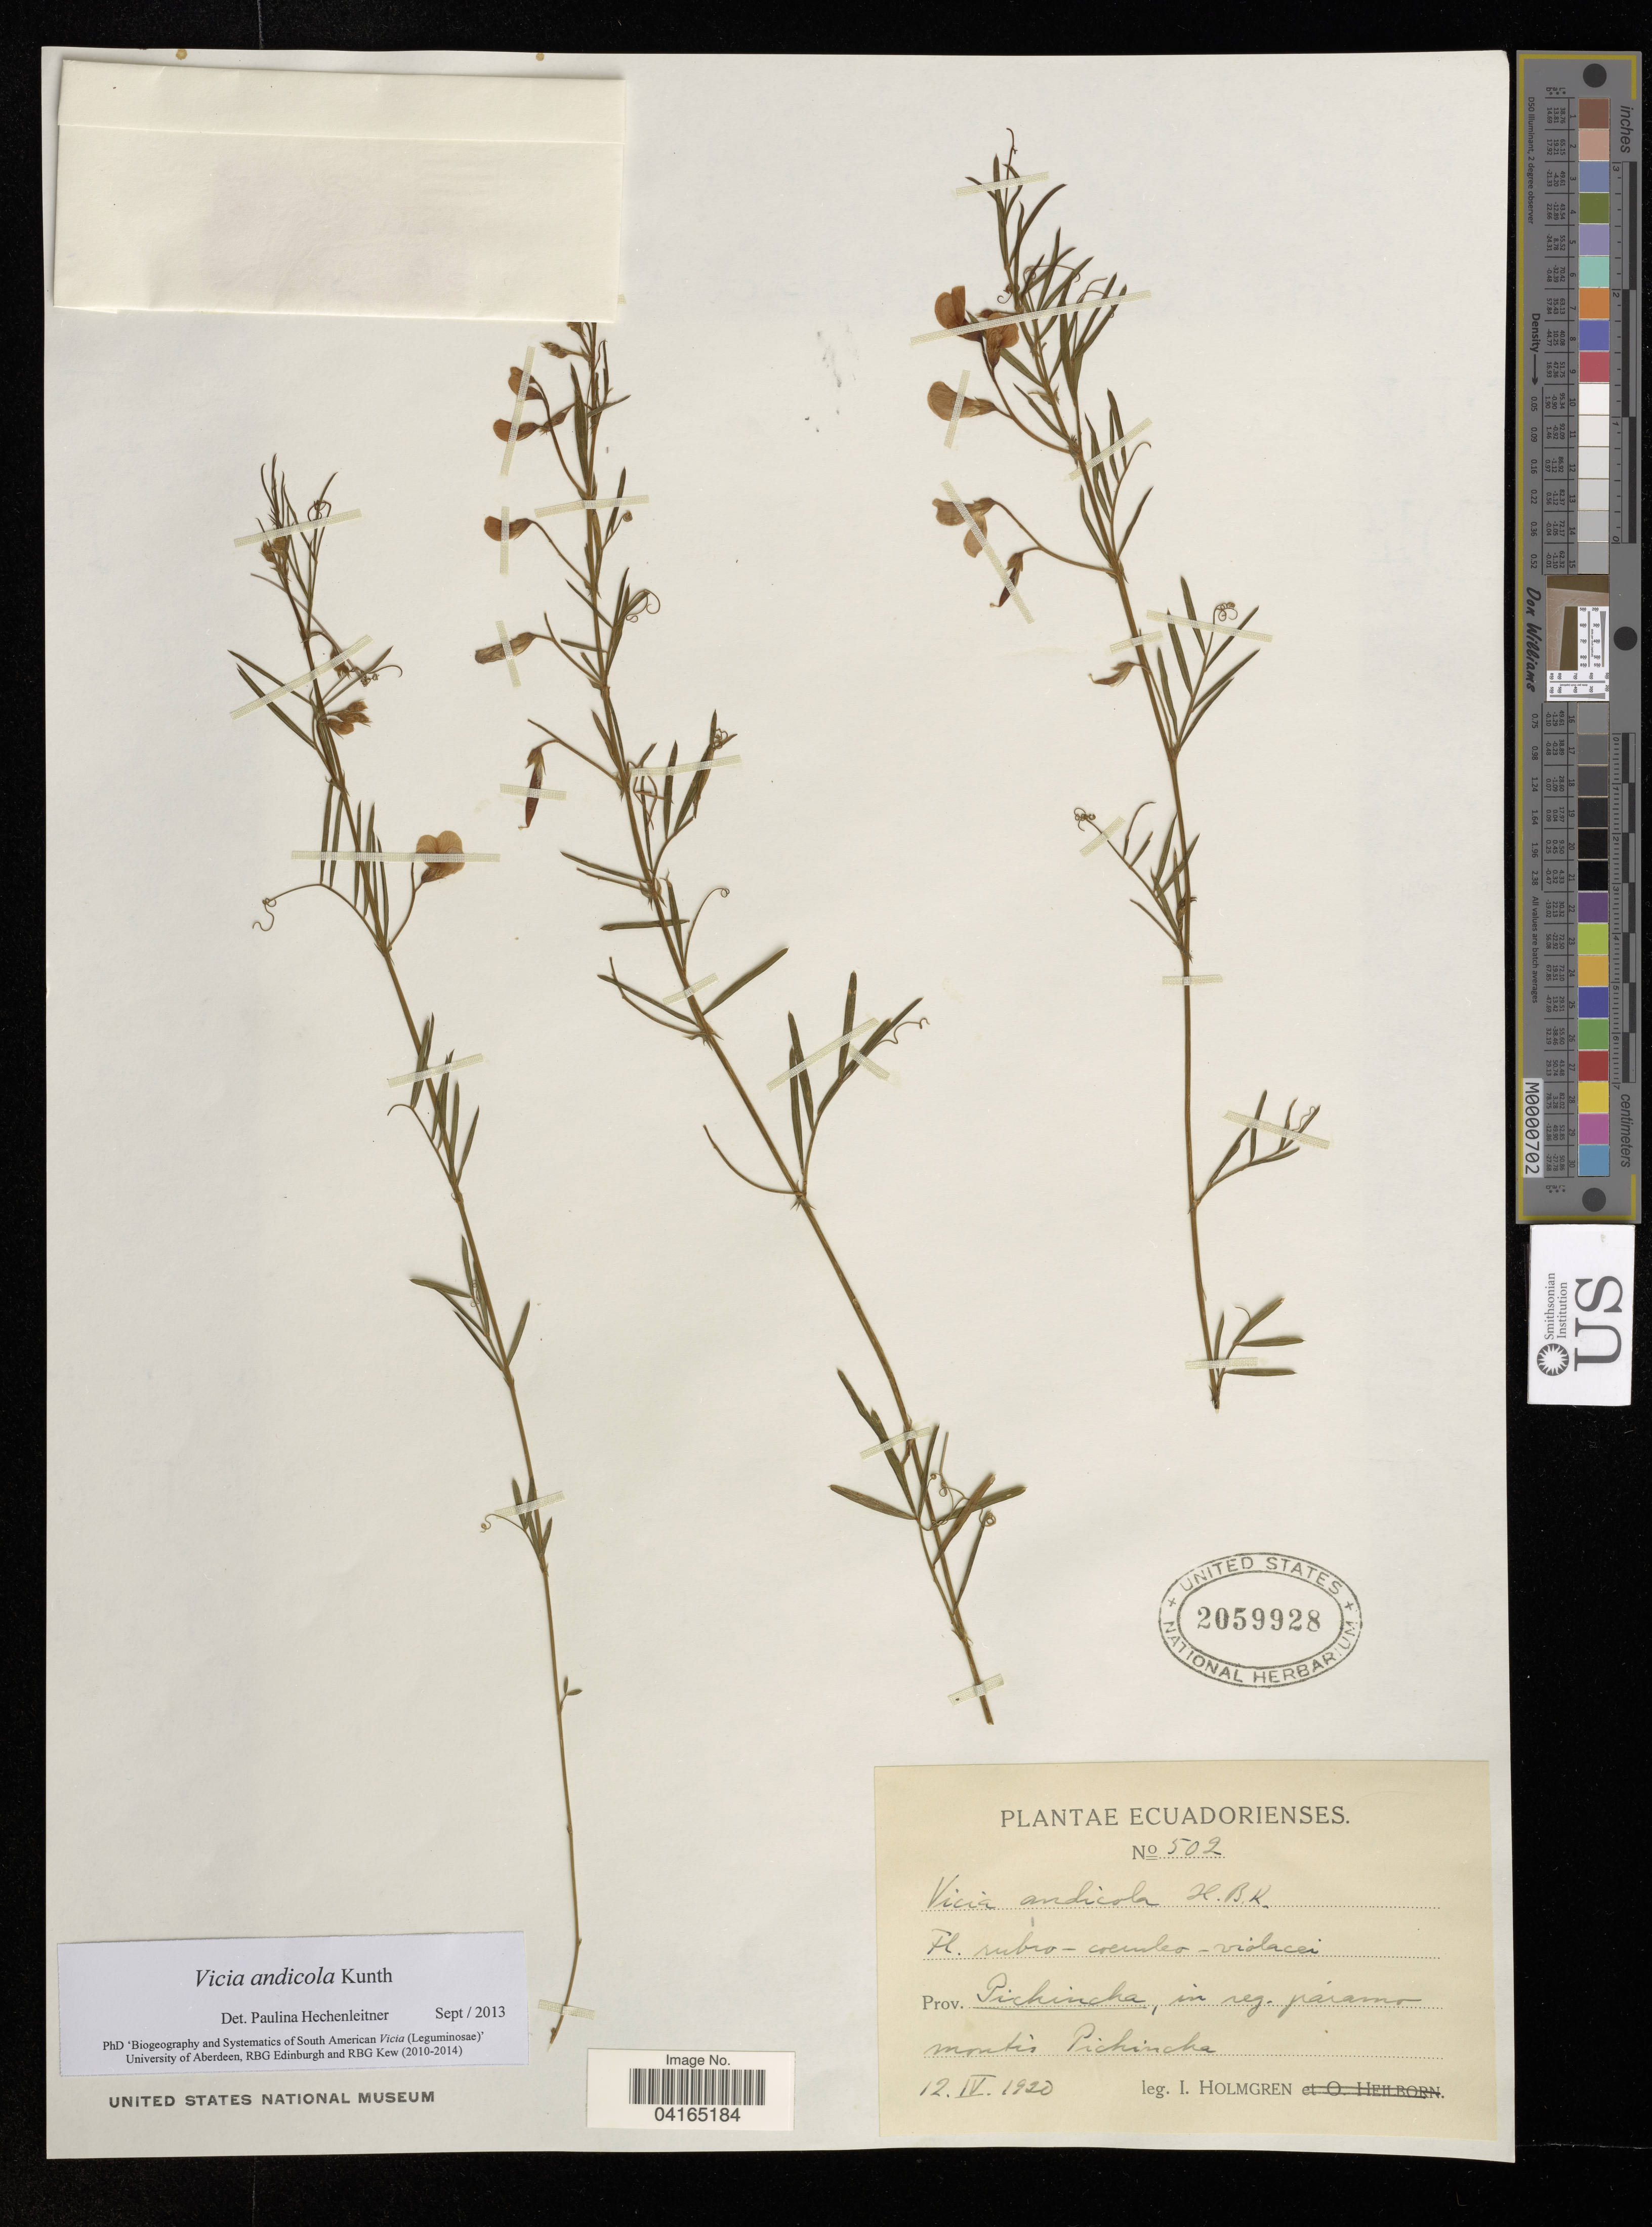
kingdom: Plantae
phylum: Tracheophyta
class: Magnoliopsida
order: Fabales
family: Fabaceae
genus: Vicia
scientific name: Vicia andicola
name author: Kunth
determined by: Hechenleitner, Paulina, RBG Edinburgh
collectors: I. Holmgren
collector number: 502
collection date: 1920-04-12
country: Ecuador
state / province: Pichincha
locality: Prov. Pichincha, in reg. paiamo montis Puchincha.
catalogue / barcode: US 2059928